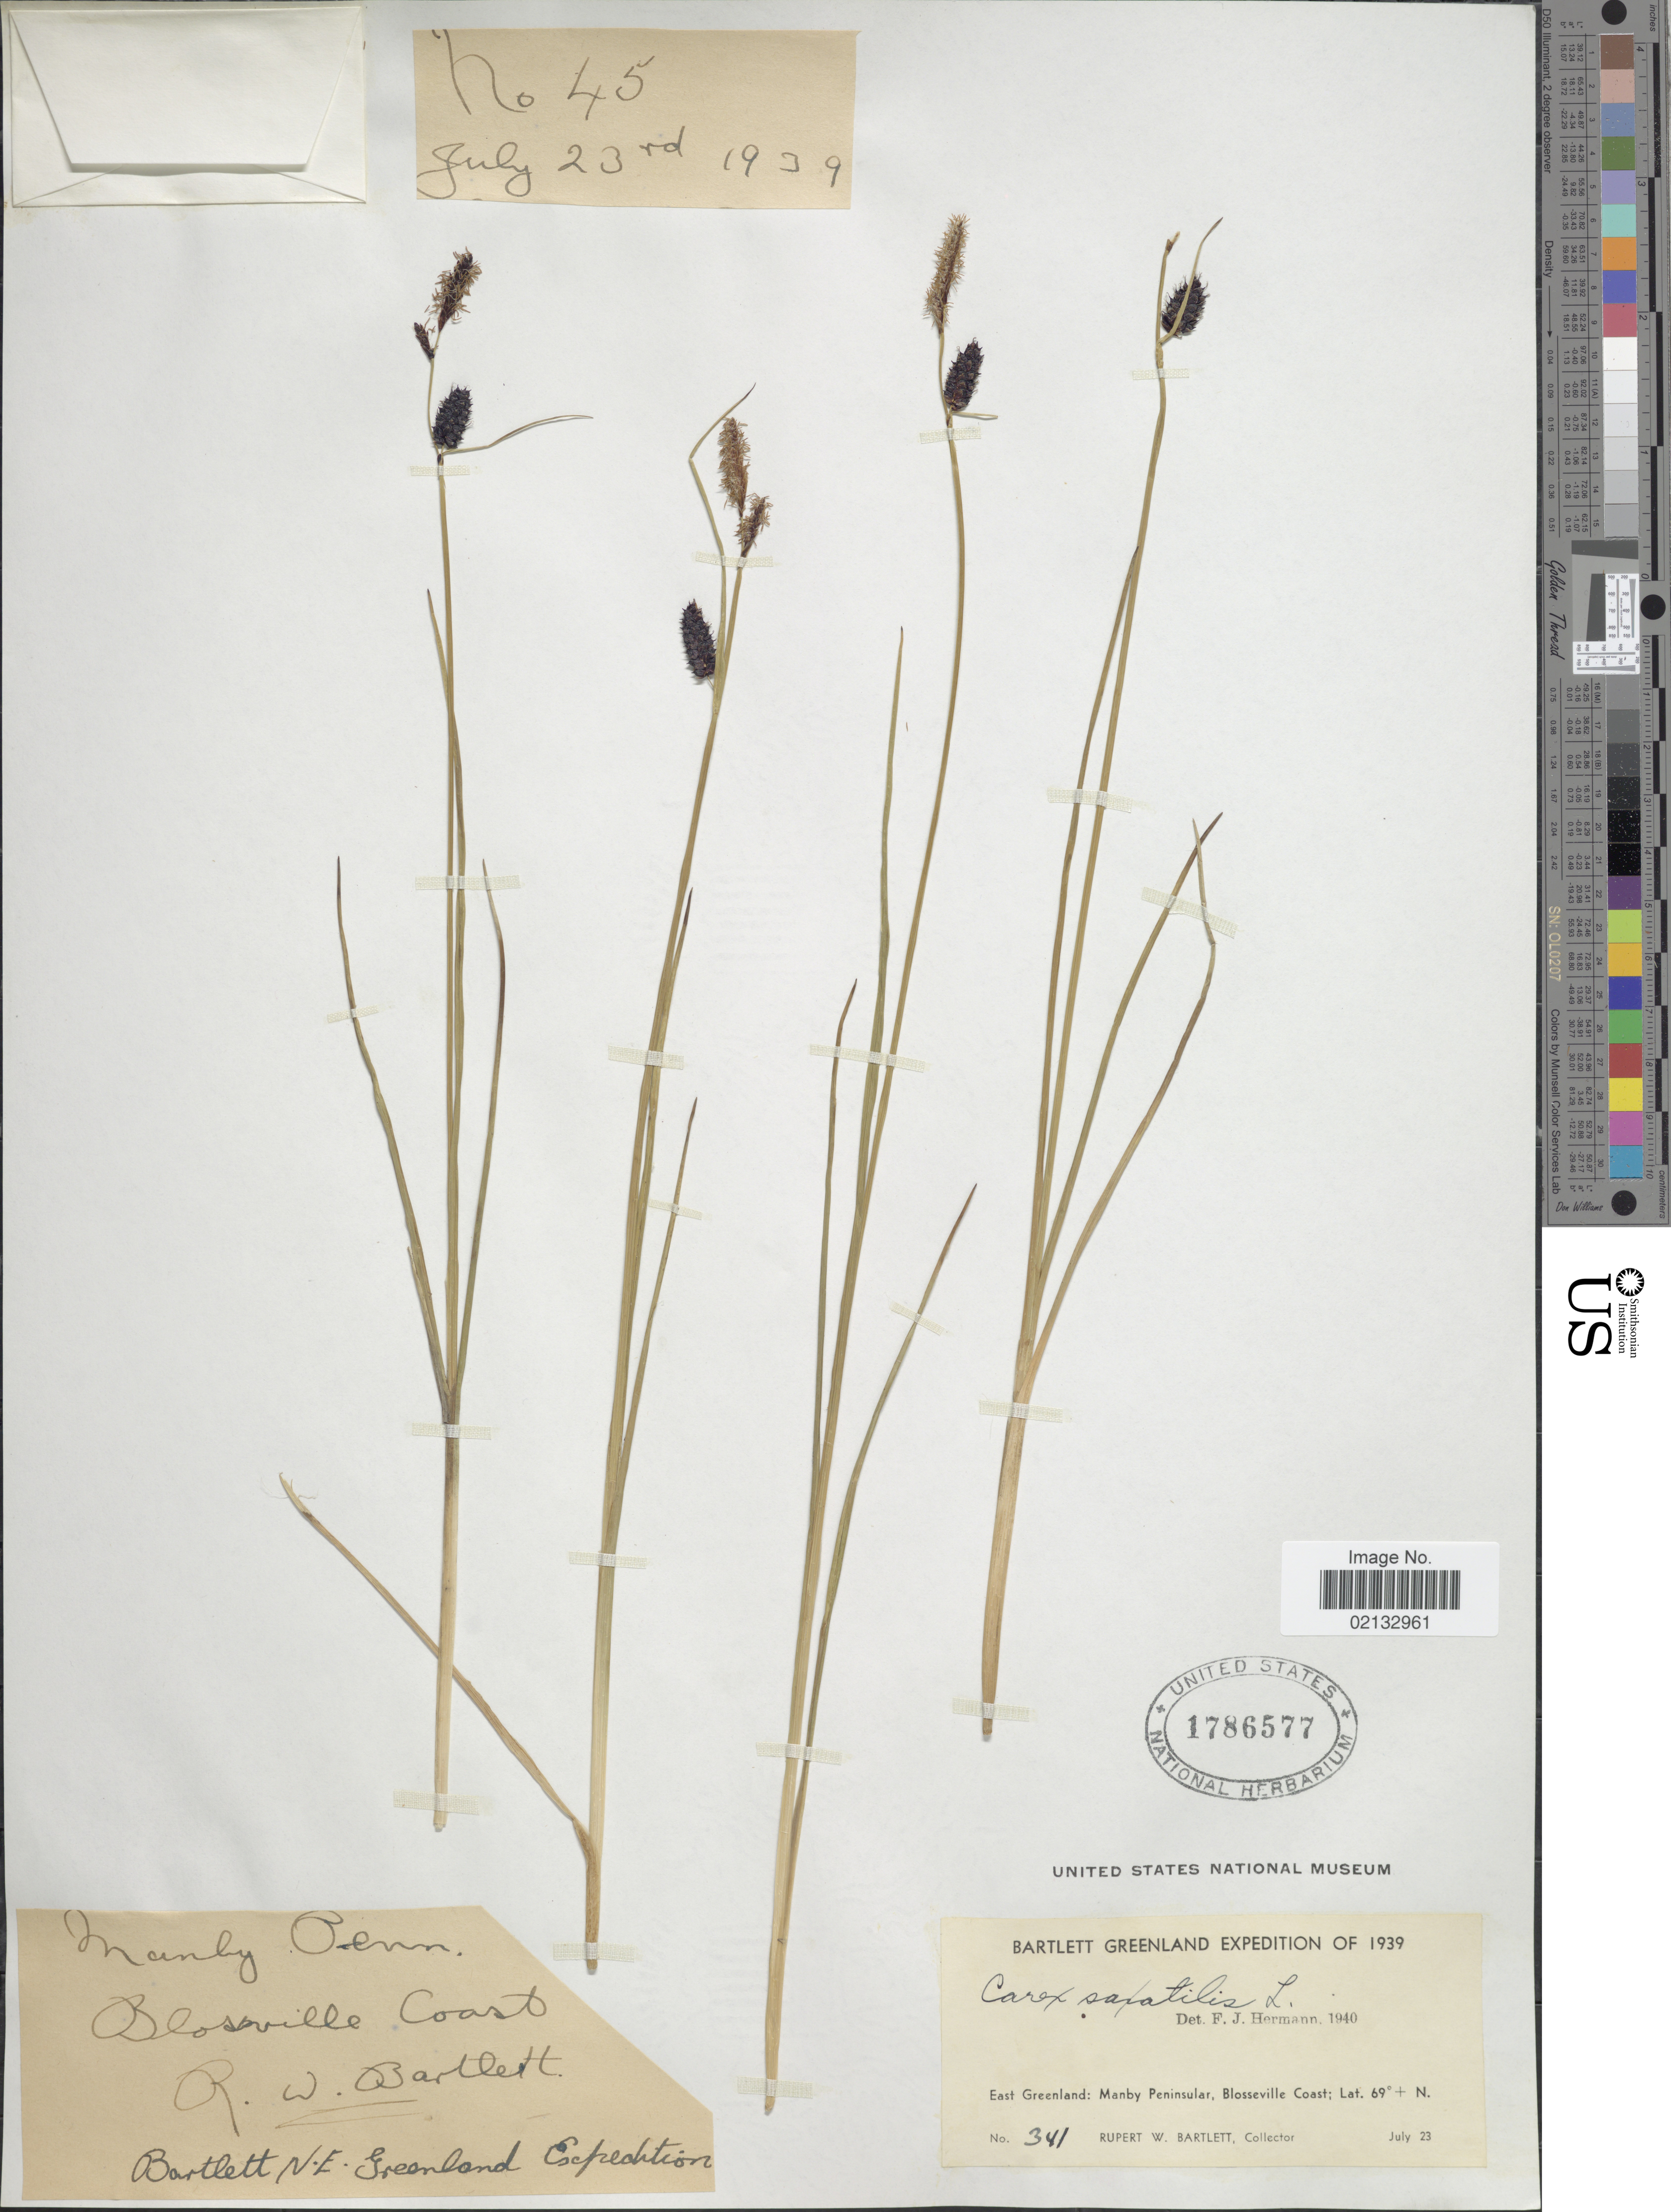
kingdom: Plantae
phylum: Tracheophyta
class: Liliopsida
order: Poales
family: Cyperaceae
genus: Carex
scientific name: Carex saxatilis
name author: L.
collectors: R. W. Bartlett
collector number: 341/45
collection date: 1939-07-23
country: Greenland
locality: East Greenland: Manby Peninsular, Blosseville Coast. N.E. Greenland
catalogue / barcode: US 1786577